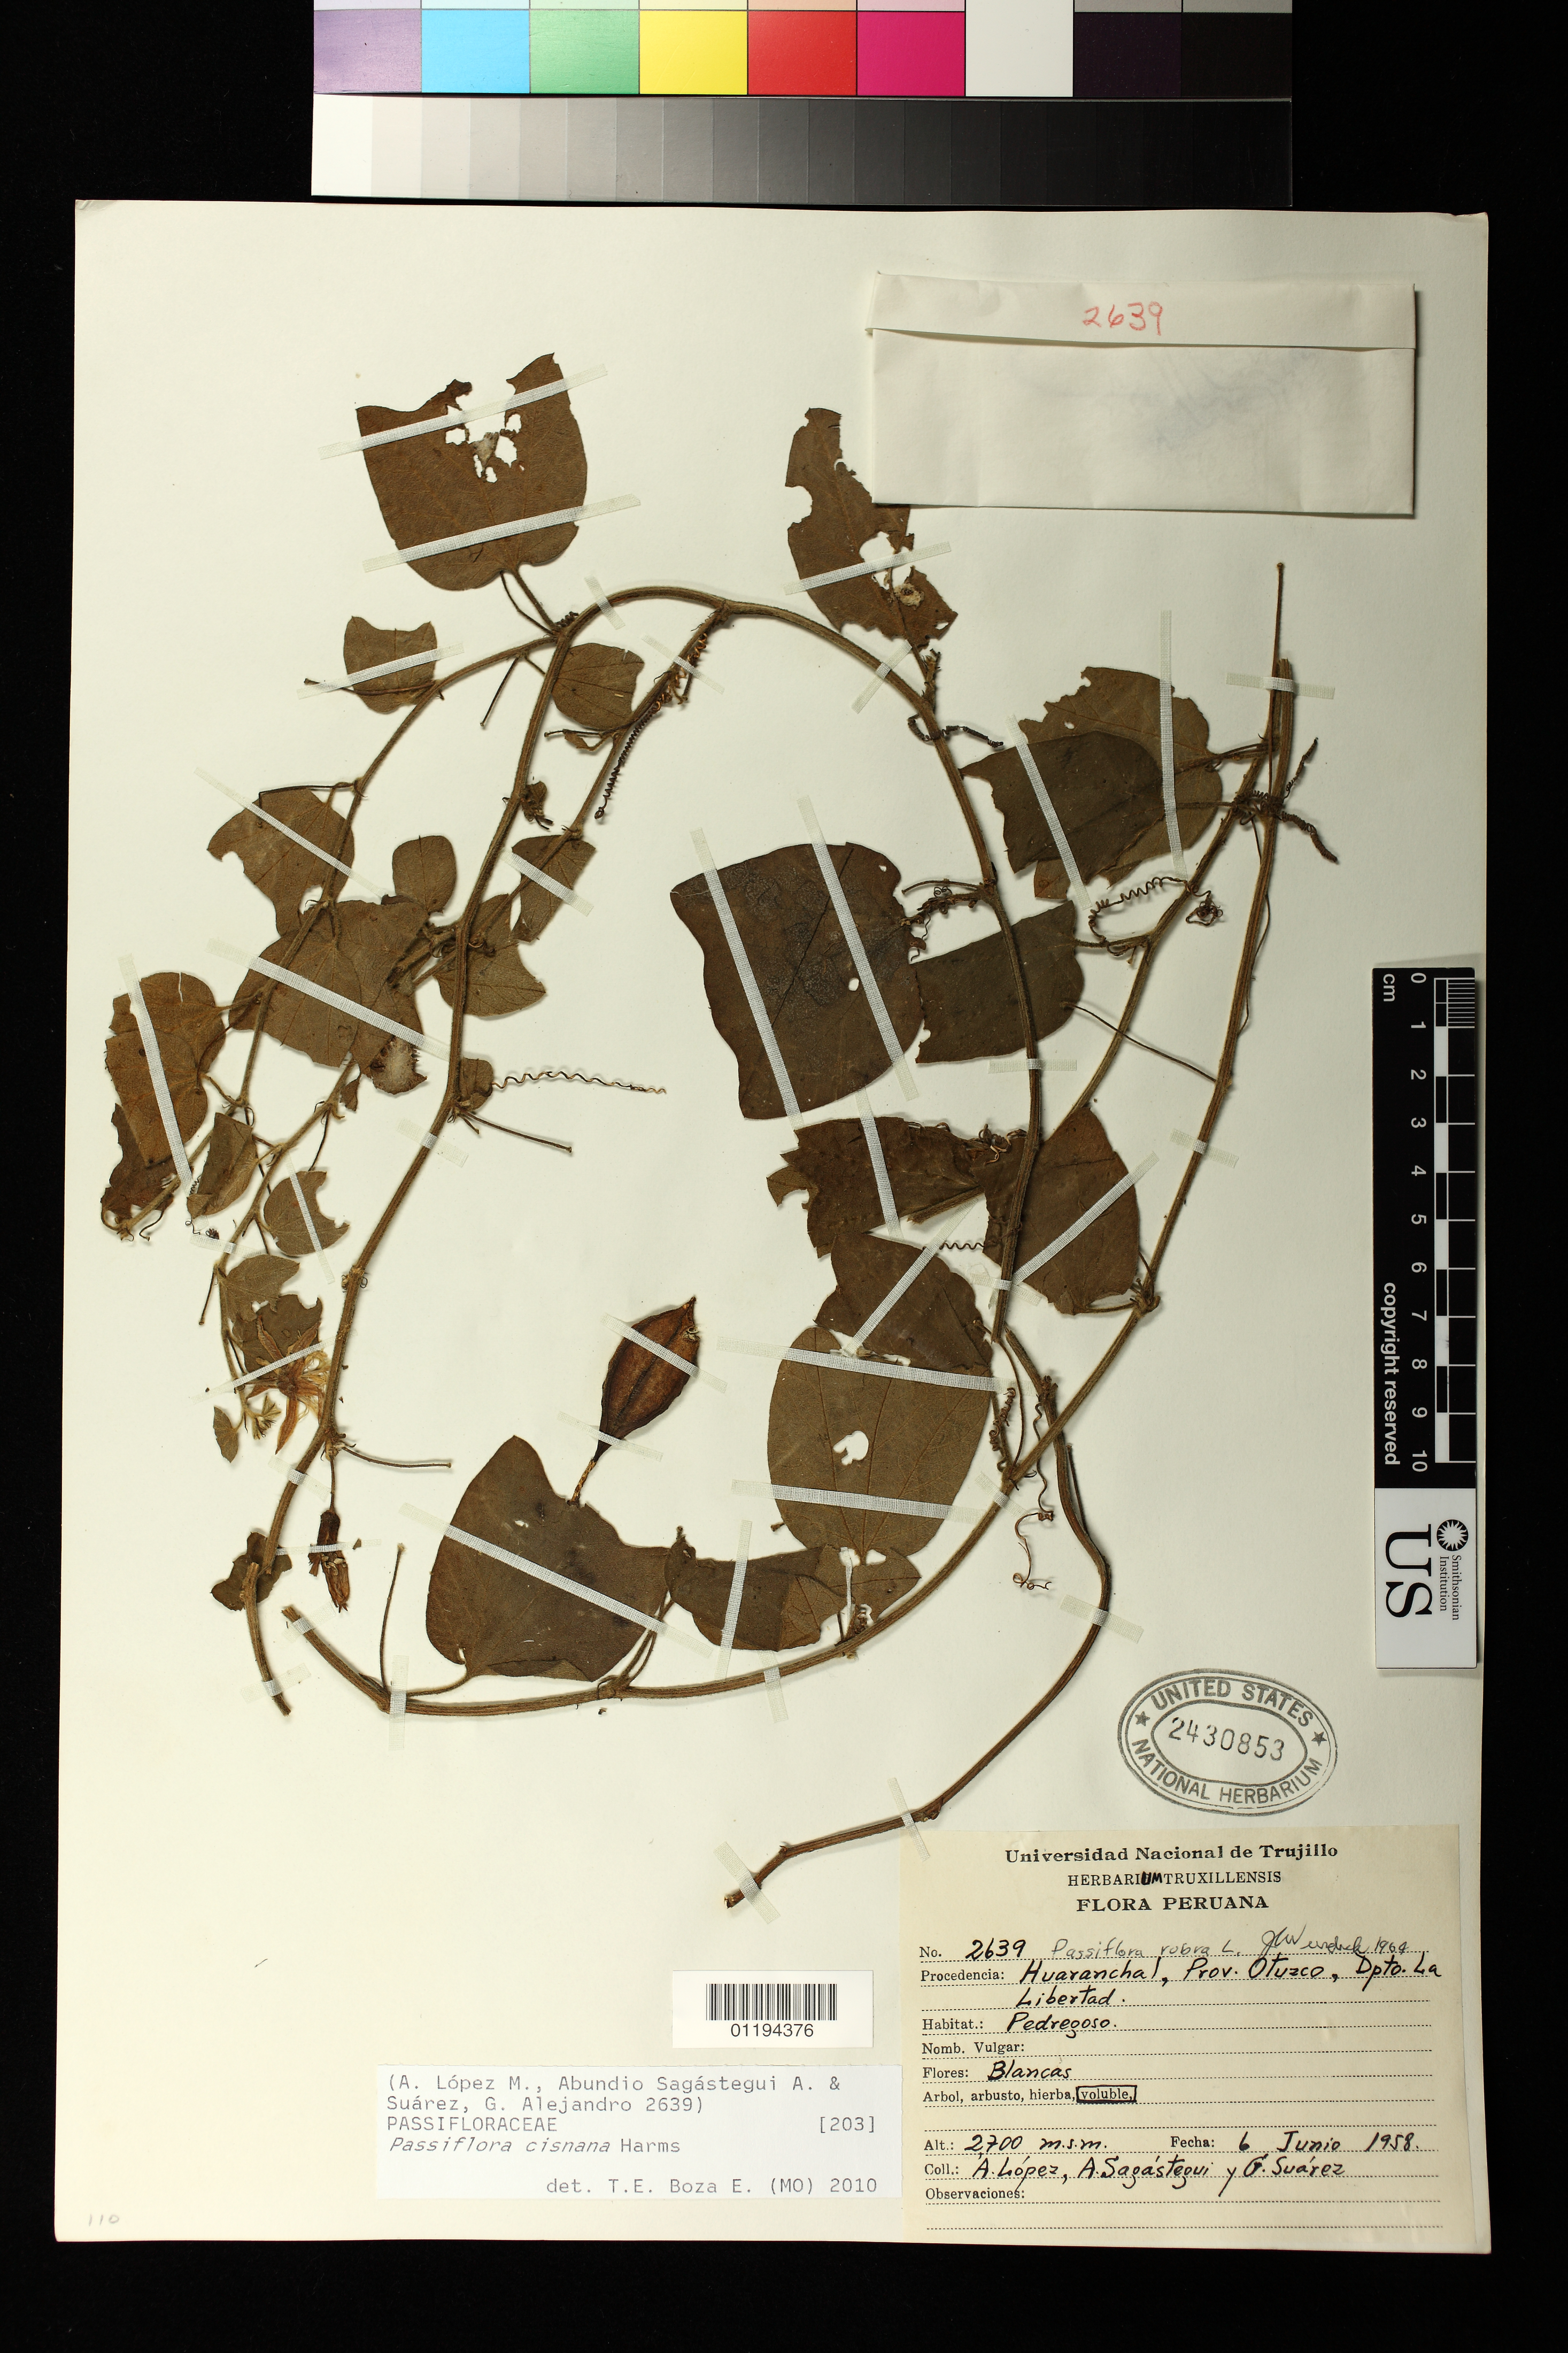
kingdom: Plantae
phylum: Tracheophyta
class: Magnoliopsida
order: Malpighiales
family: Passifloraceae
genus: Passiflora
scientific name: Passiflora cisnana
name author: Harms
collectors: A. López, A. Sagástegui A. & G. Suarez G.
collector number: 2639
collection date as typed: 06 Jun 1958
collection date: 1958-06-06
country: Peru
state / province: La Libertad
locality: Huaranchal, Prov. Otuzco, Dpto. La Libertad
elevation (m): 2700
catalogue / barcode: US 2430853